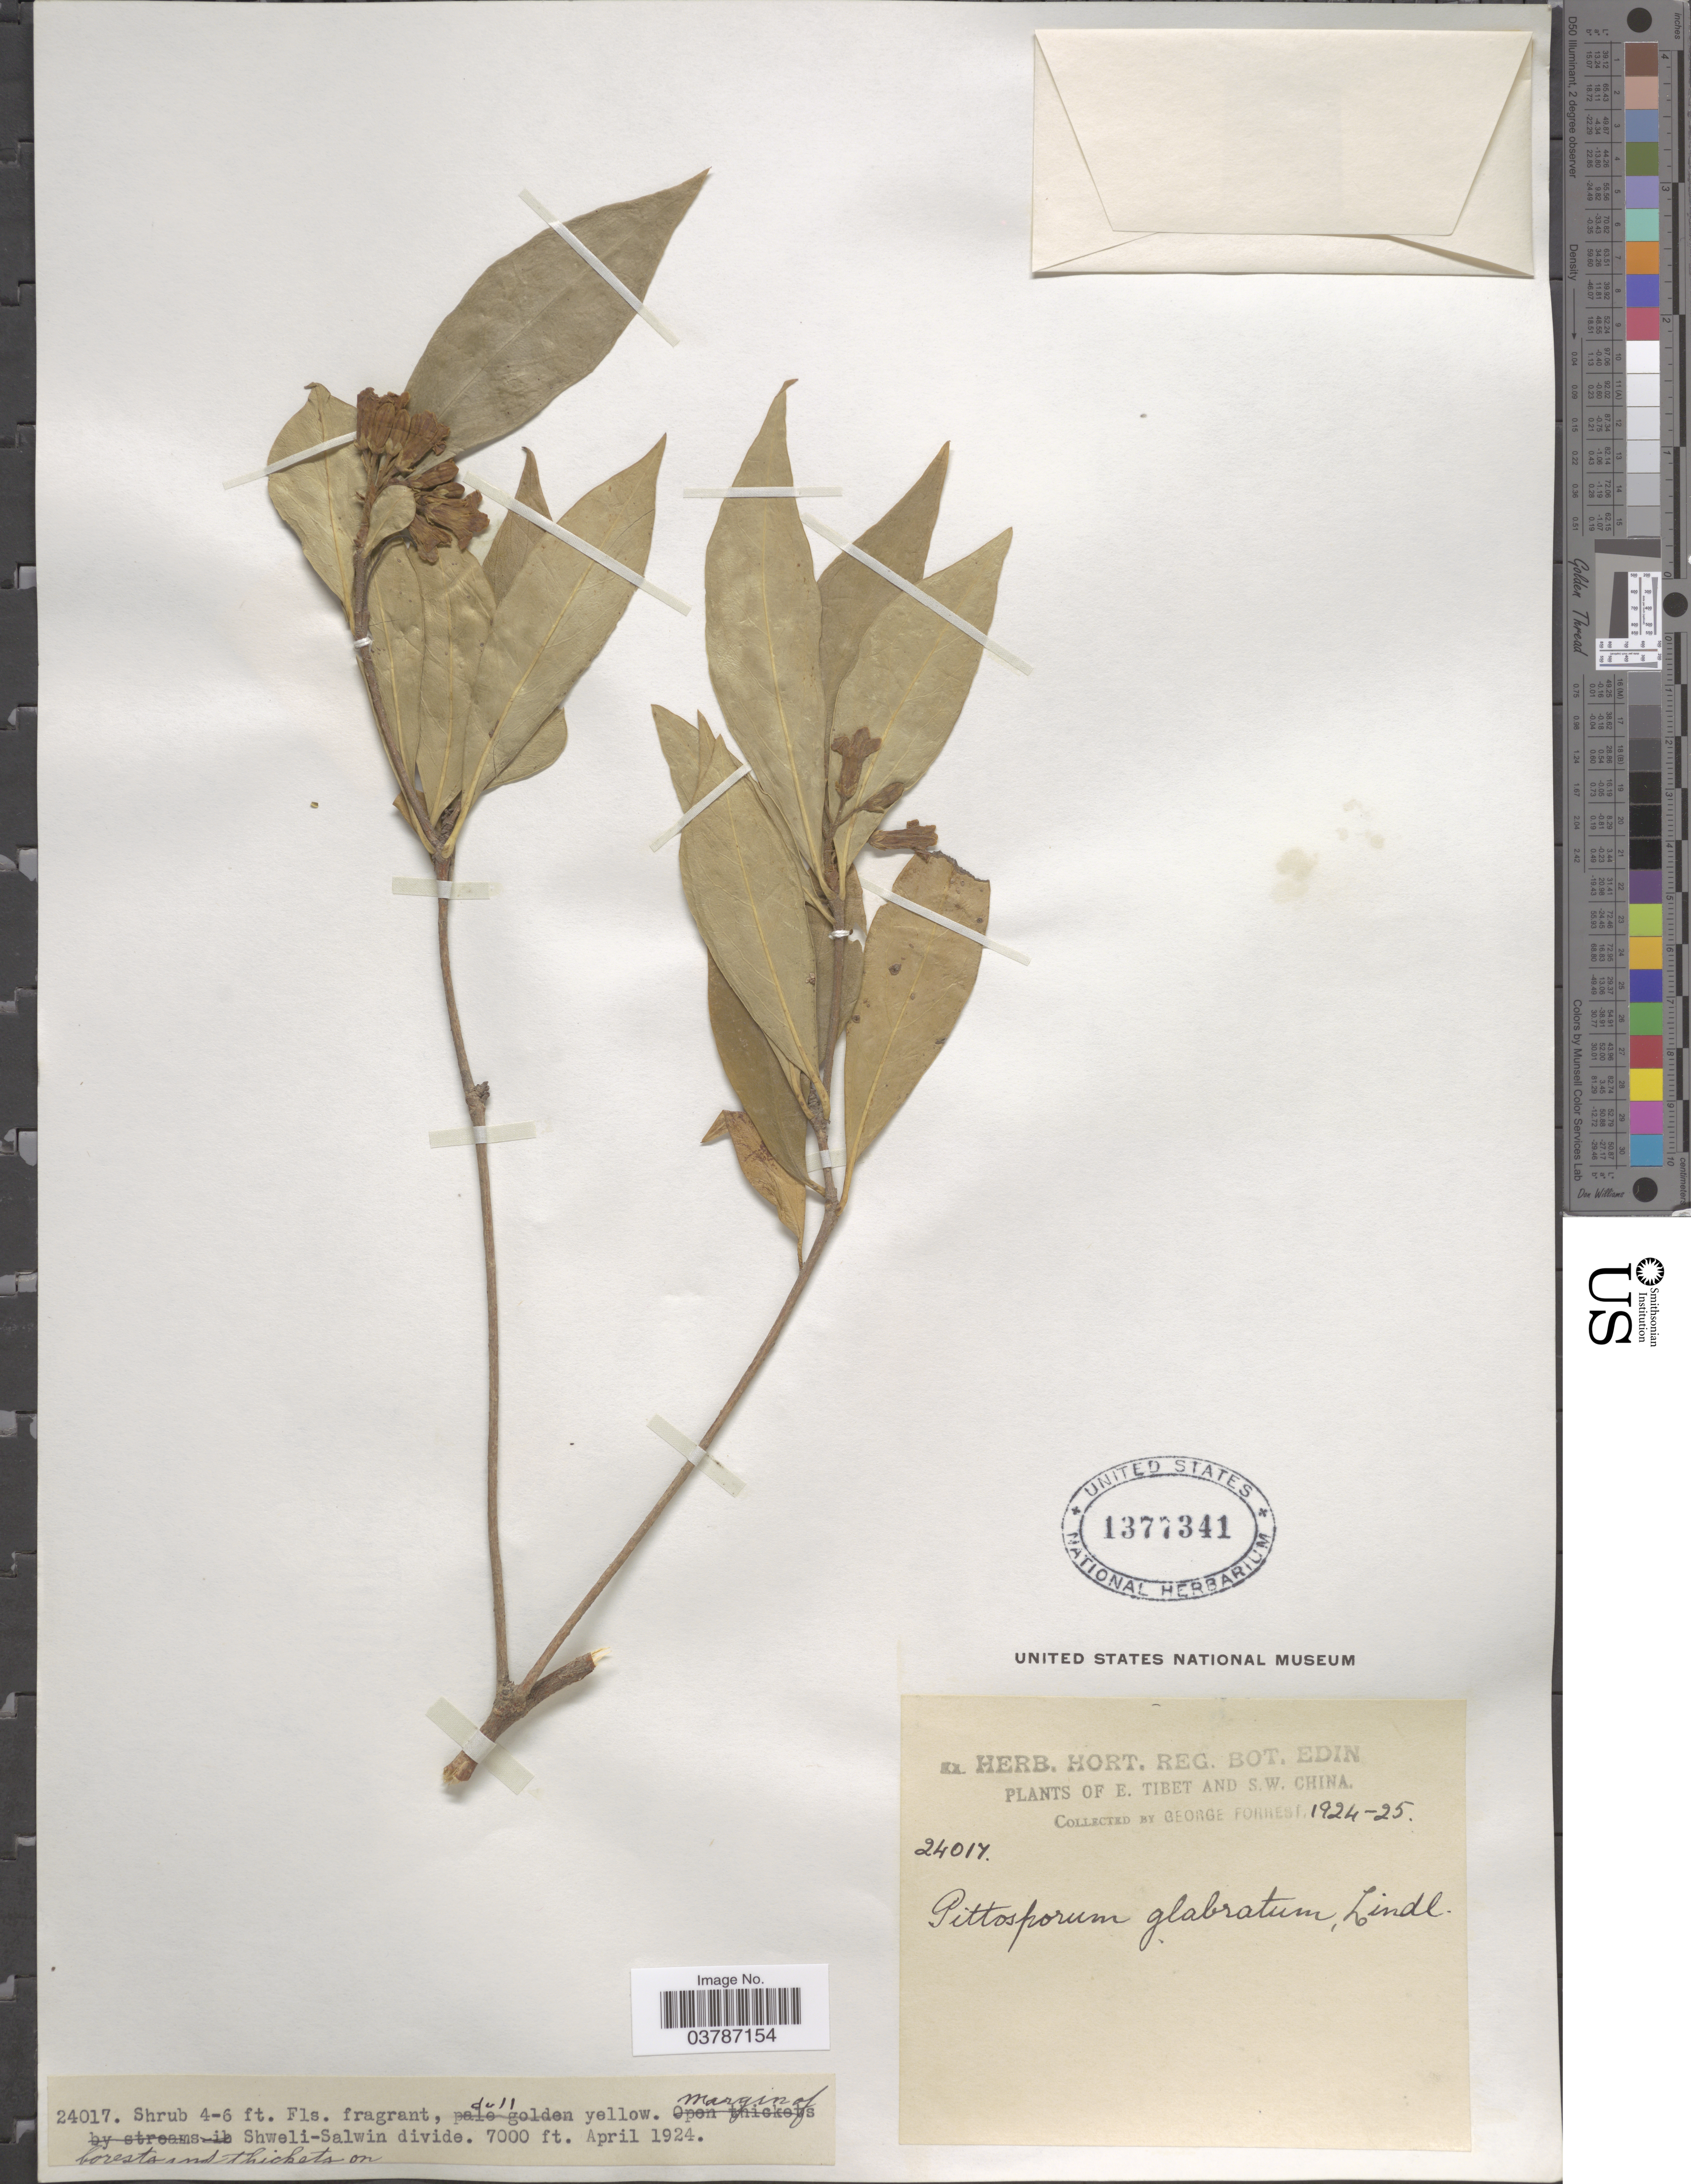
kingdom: Plantae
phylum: Tracheophyta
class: Magnoliopsida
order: Apiales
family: Pittosporaceae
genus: Pittosporum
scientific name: Pittosporum glabratum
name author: Lindl.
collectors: G. Forrest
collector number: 24017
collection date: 1924-04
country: China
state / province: Xizang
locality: E. Tibet and S.W. China. Margin of Shweli-Salwin divide.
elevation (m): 2134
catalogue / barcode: US 1377341